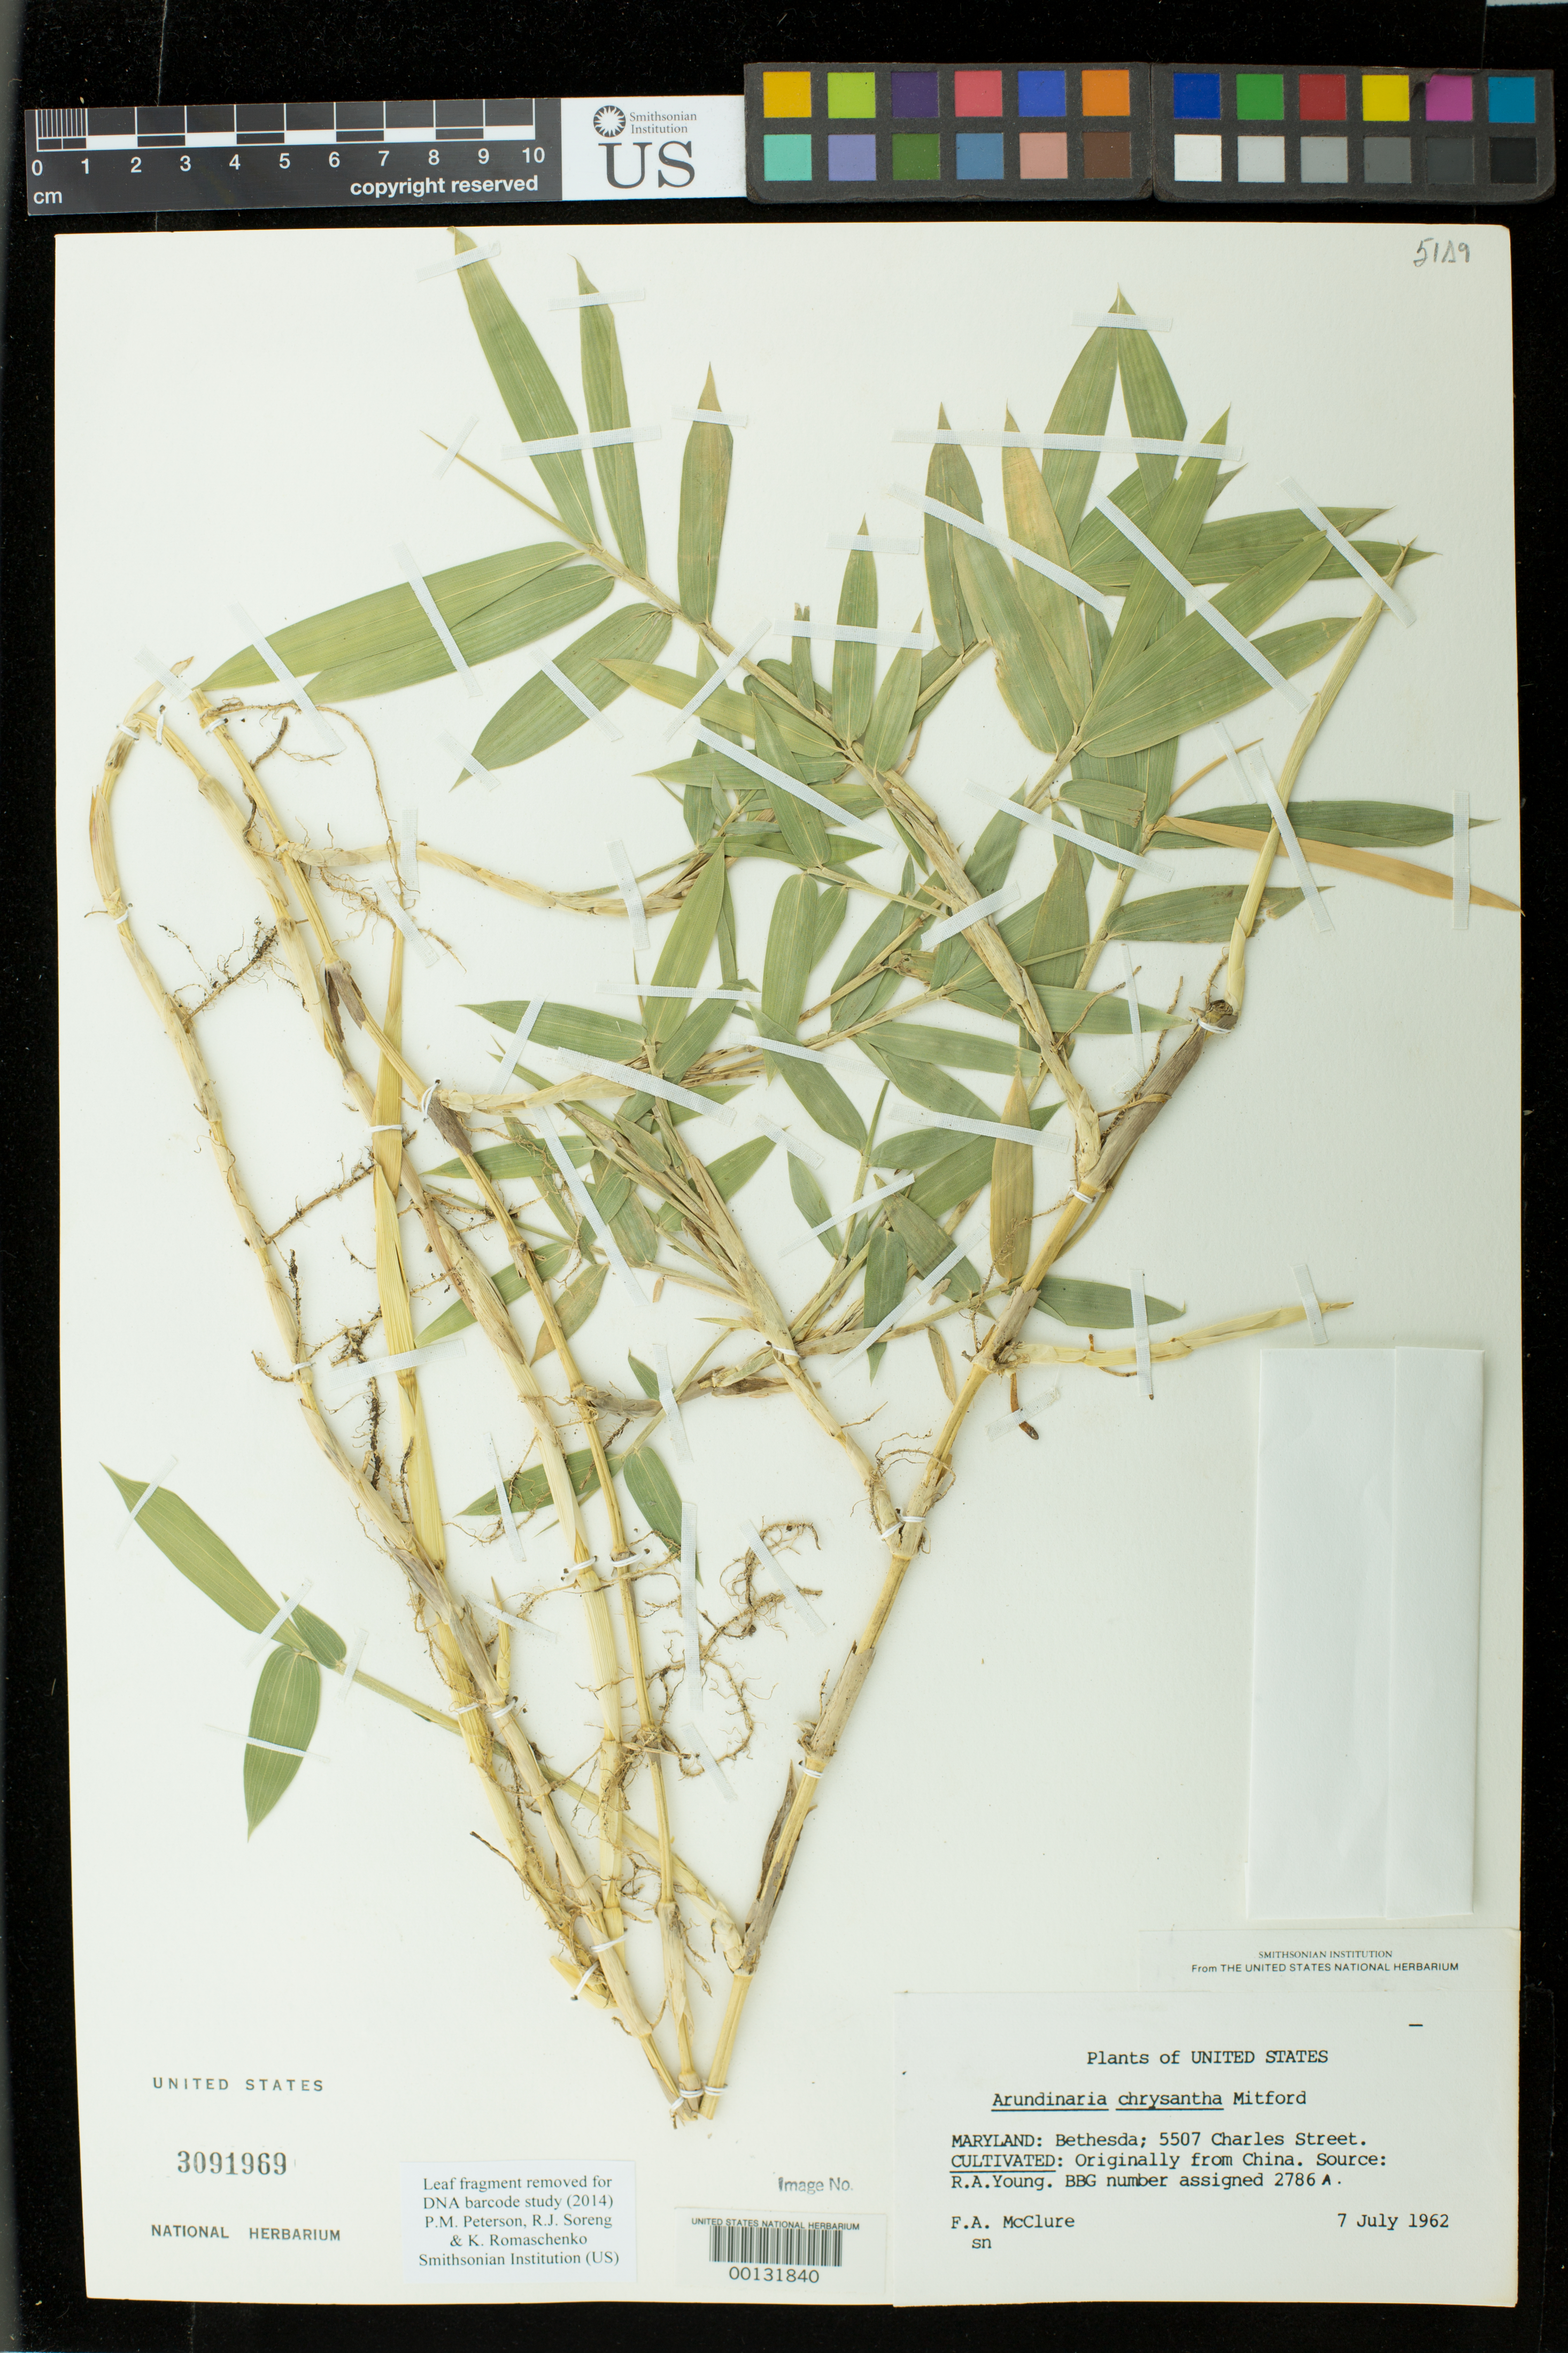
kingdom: Plantae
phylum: Tracheophyta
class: Liliopsida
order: Poales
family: Poaceae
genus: Arundinaria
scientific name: Arundinaria chrysantha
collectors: F. A. McClure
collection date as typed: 07 Jul 1962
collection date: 1962-07-07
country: United States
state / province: Maryland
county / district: Montgomery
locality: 5507 Charles Street, Bethesda (McClure's garden)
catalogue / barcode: US 3091969